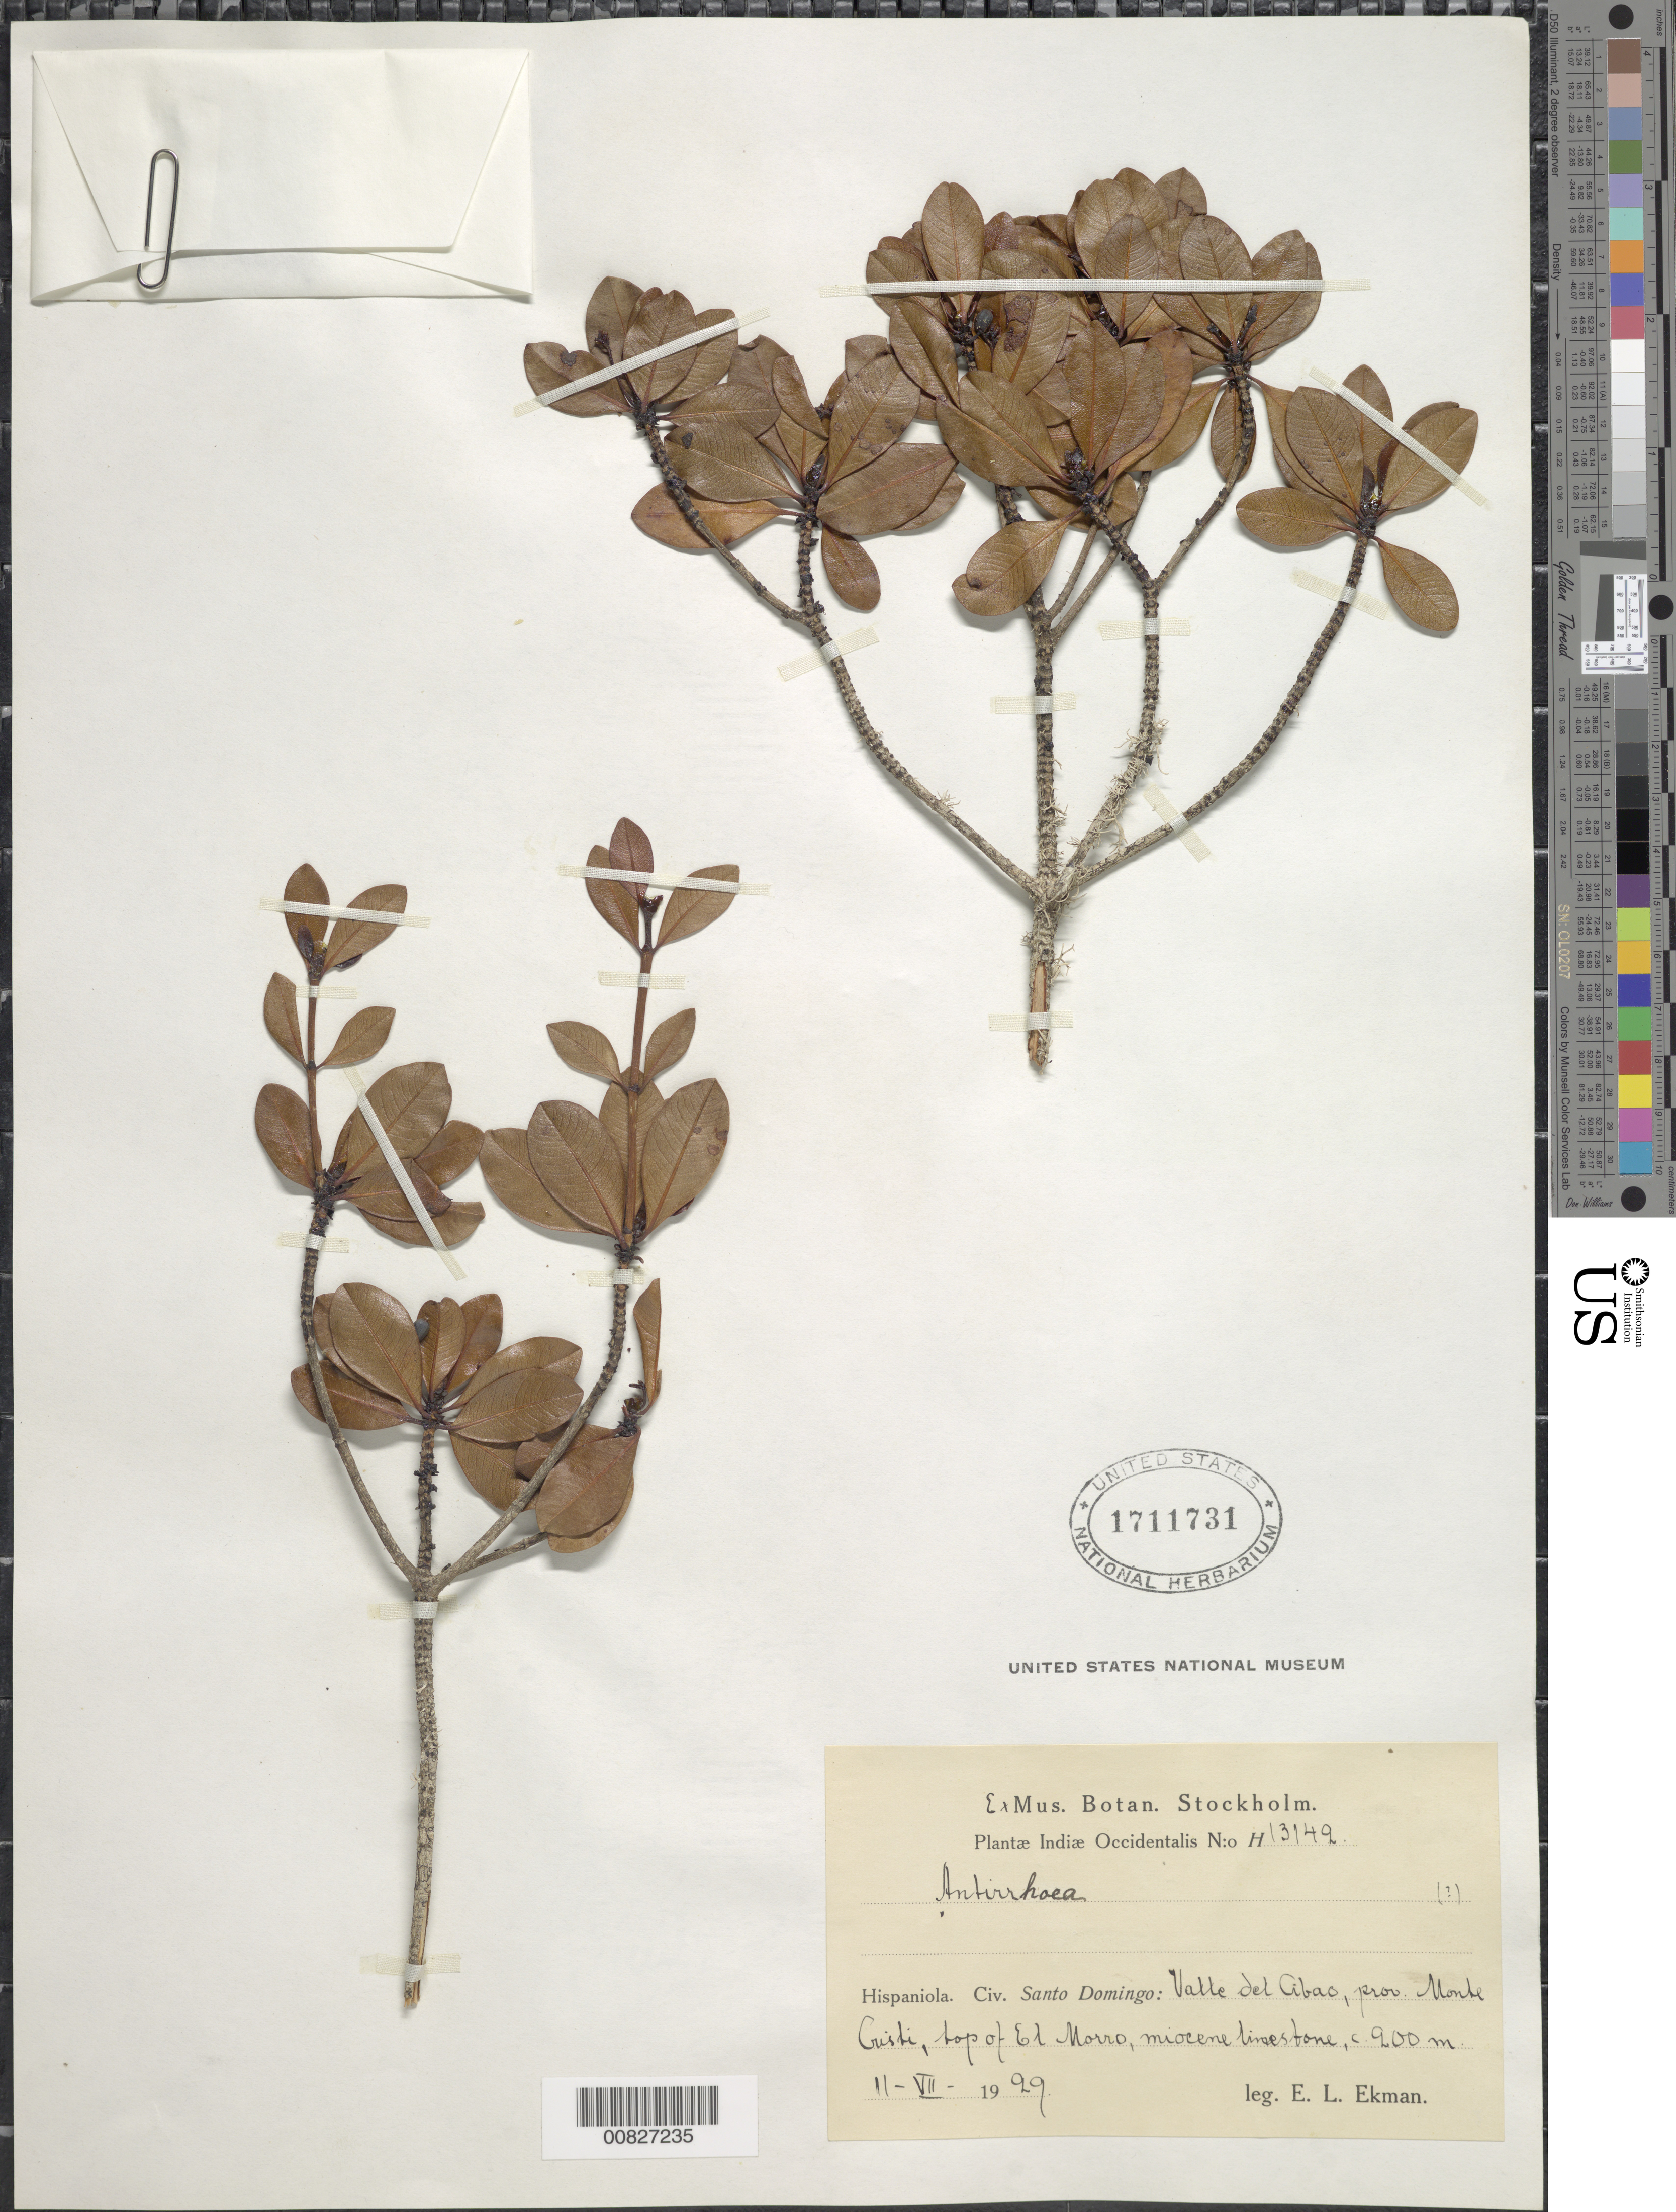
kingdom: Plantae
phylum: Tracheophyta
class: Magnoliopsida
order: Gentianales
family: Rubiaceae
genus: Stenostomum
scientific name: Stenostomum sp.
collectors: E. L. Ekman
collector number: H 13142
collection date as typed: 11 Jul 1929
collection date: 1929-07-11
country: Dominican Republic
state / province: Monte Cristi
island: Hispaniola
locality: Valle del Cibao, top of El Morro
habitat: Miocene limestone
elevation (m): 200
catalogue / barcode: US 1711731